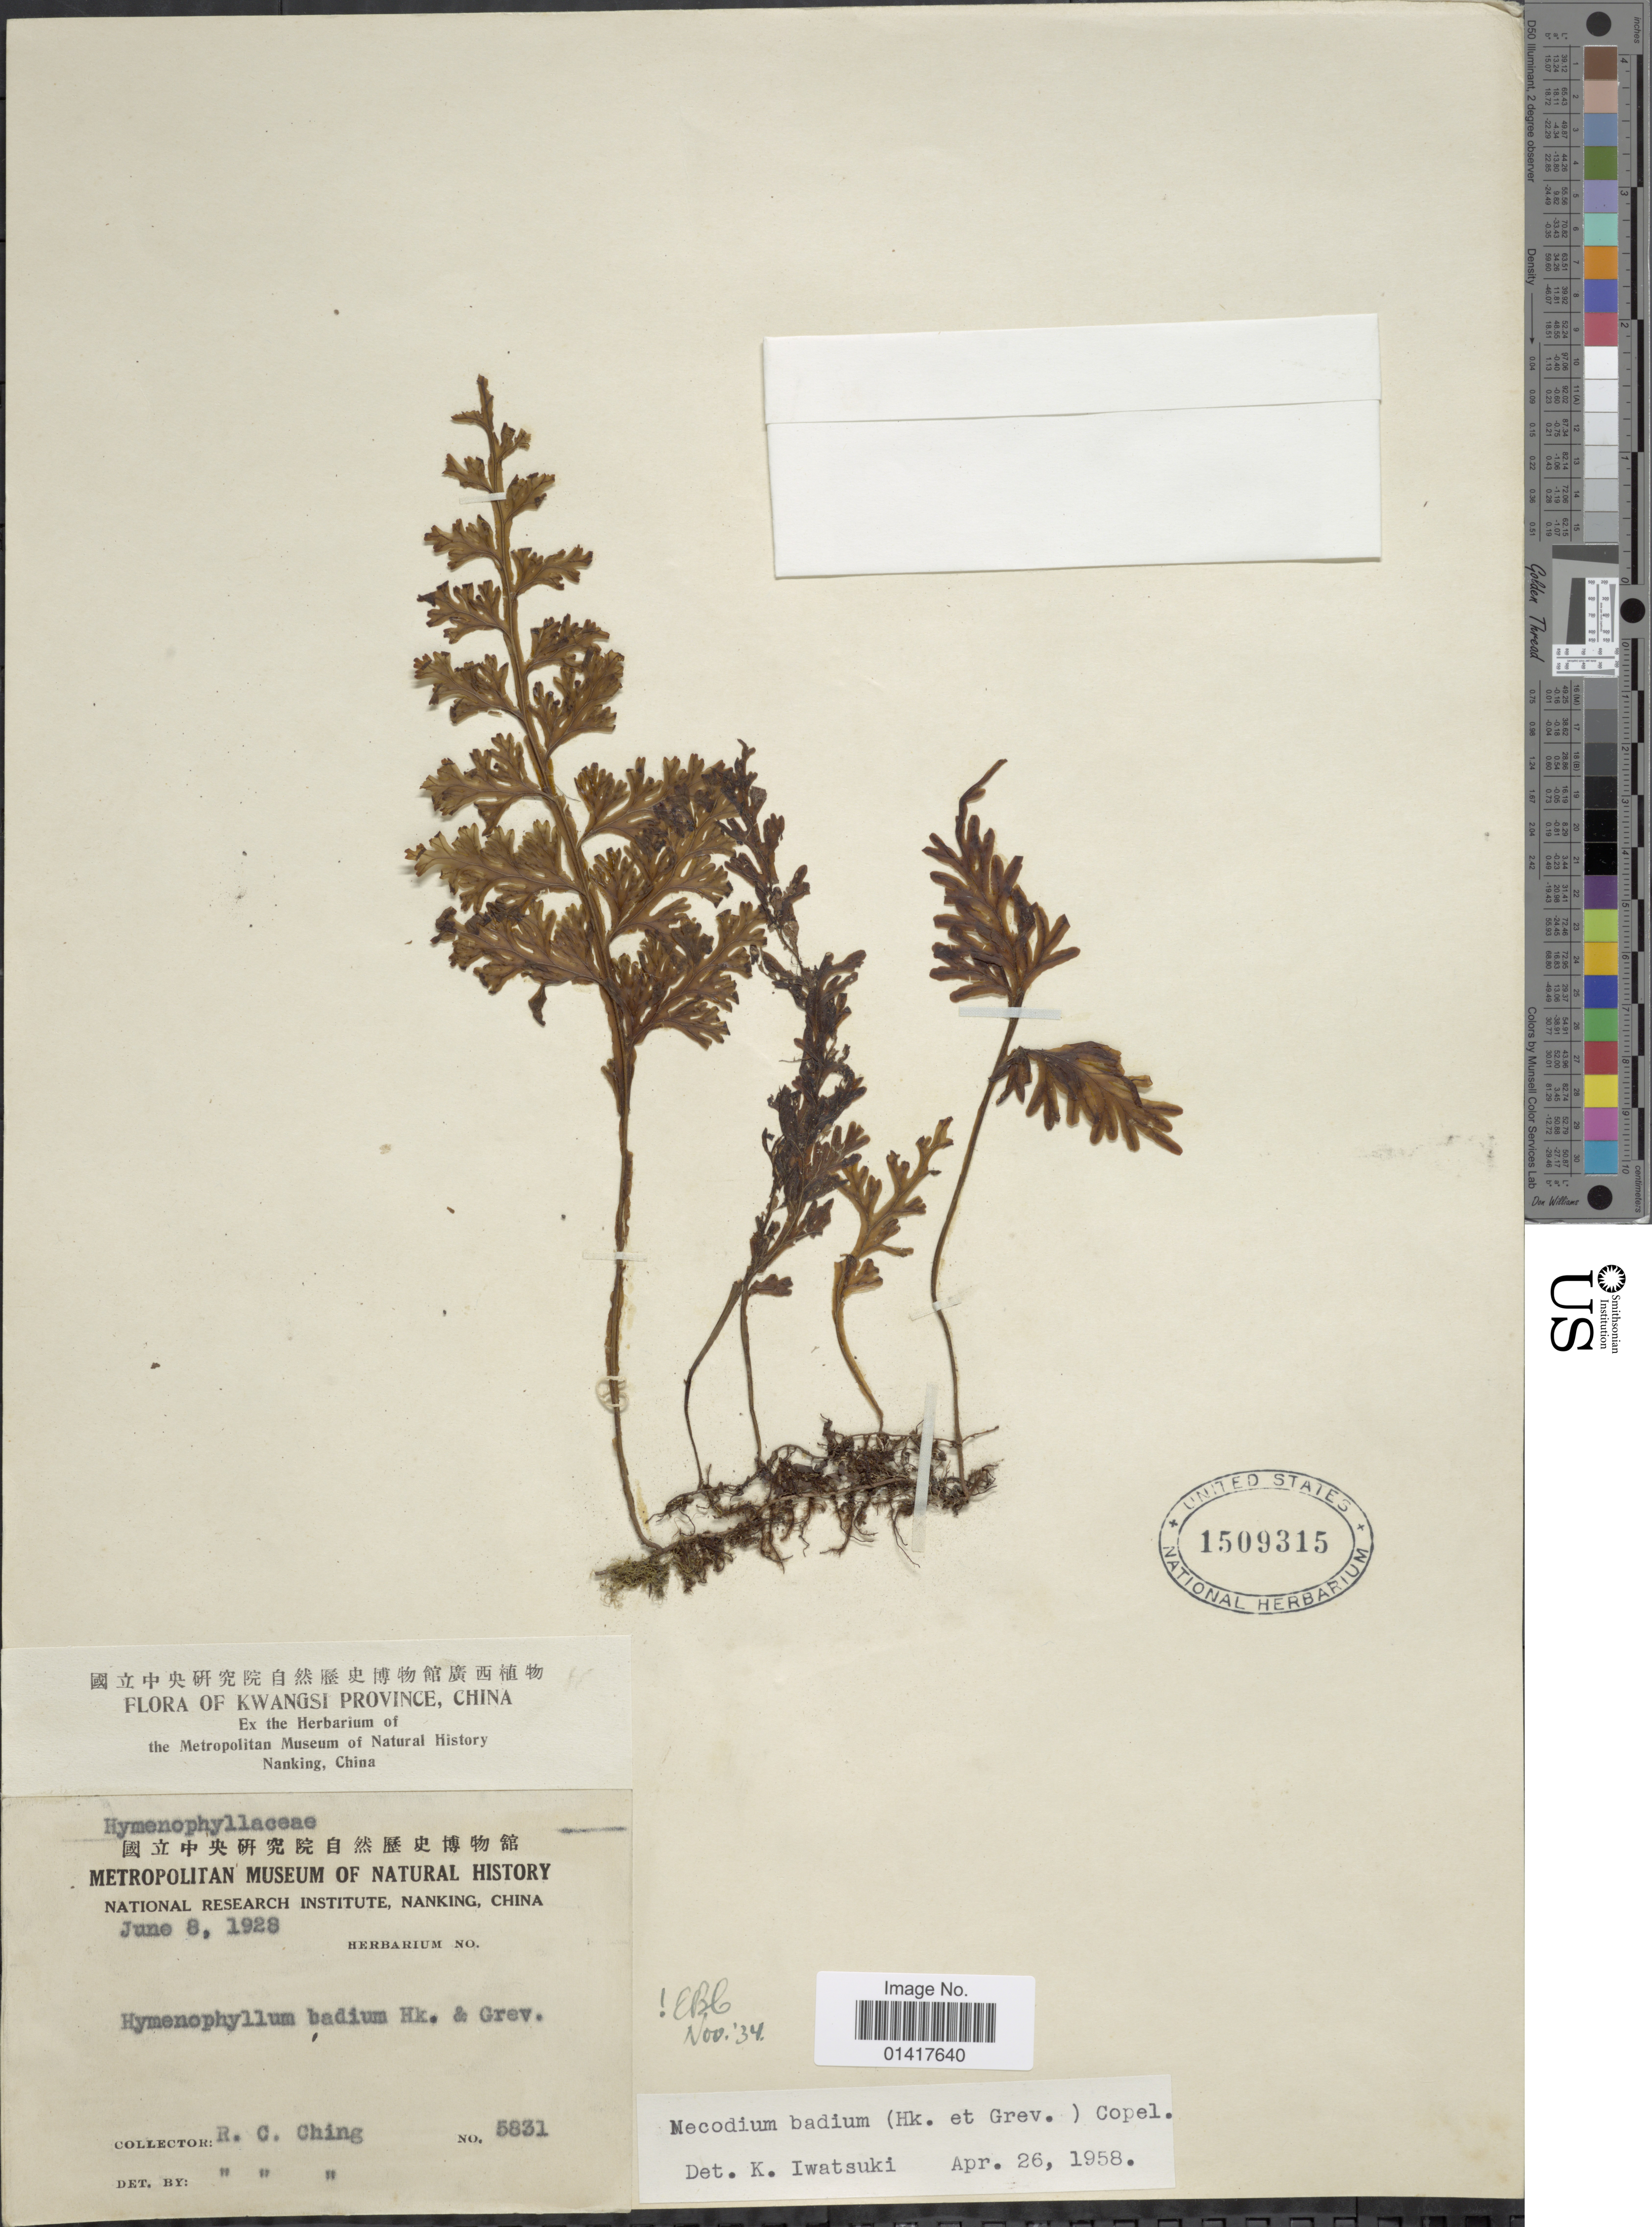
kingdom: Plantae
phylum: Tracheophyta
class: Polypodiopsida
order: Hymenophyllales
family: Hymenophyllaceae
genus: Hymenophyllum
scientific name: Hymenophyllum badium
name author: Hook. & Grev.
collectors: R. C. Ching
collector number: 5831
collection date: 1928-06-08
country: China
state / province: Guangxi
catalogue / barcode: US 1509315